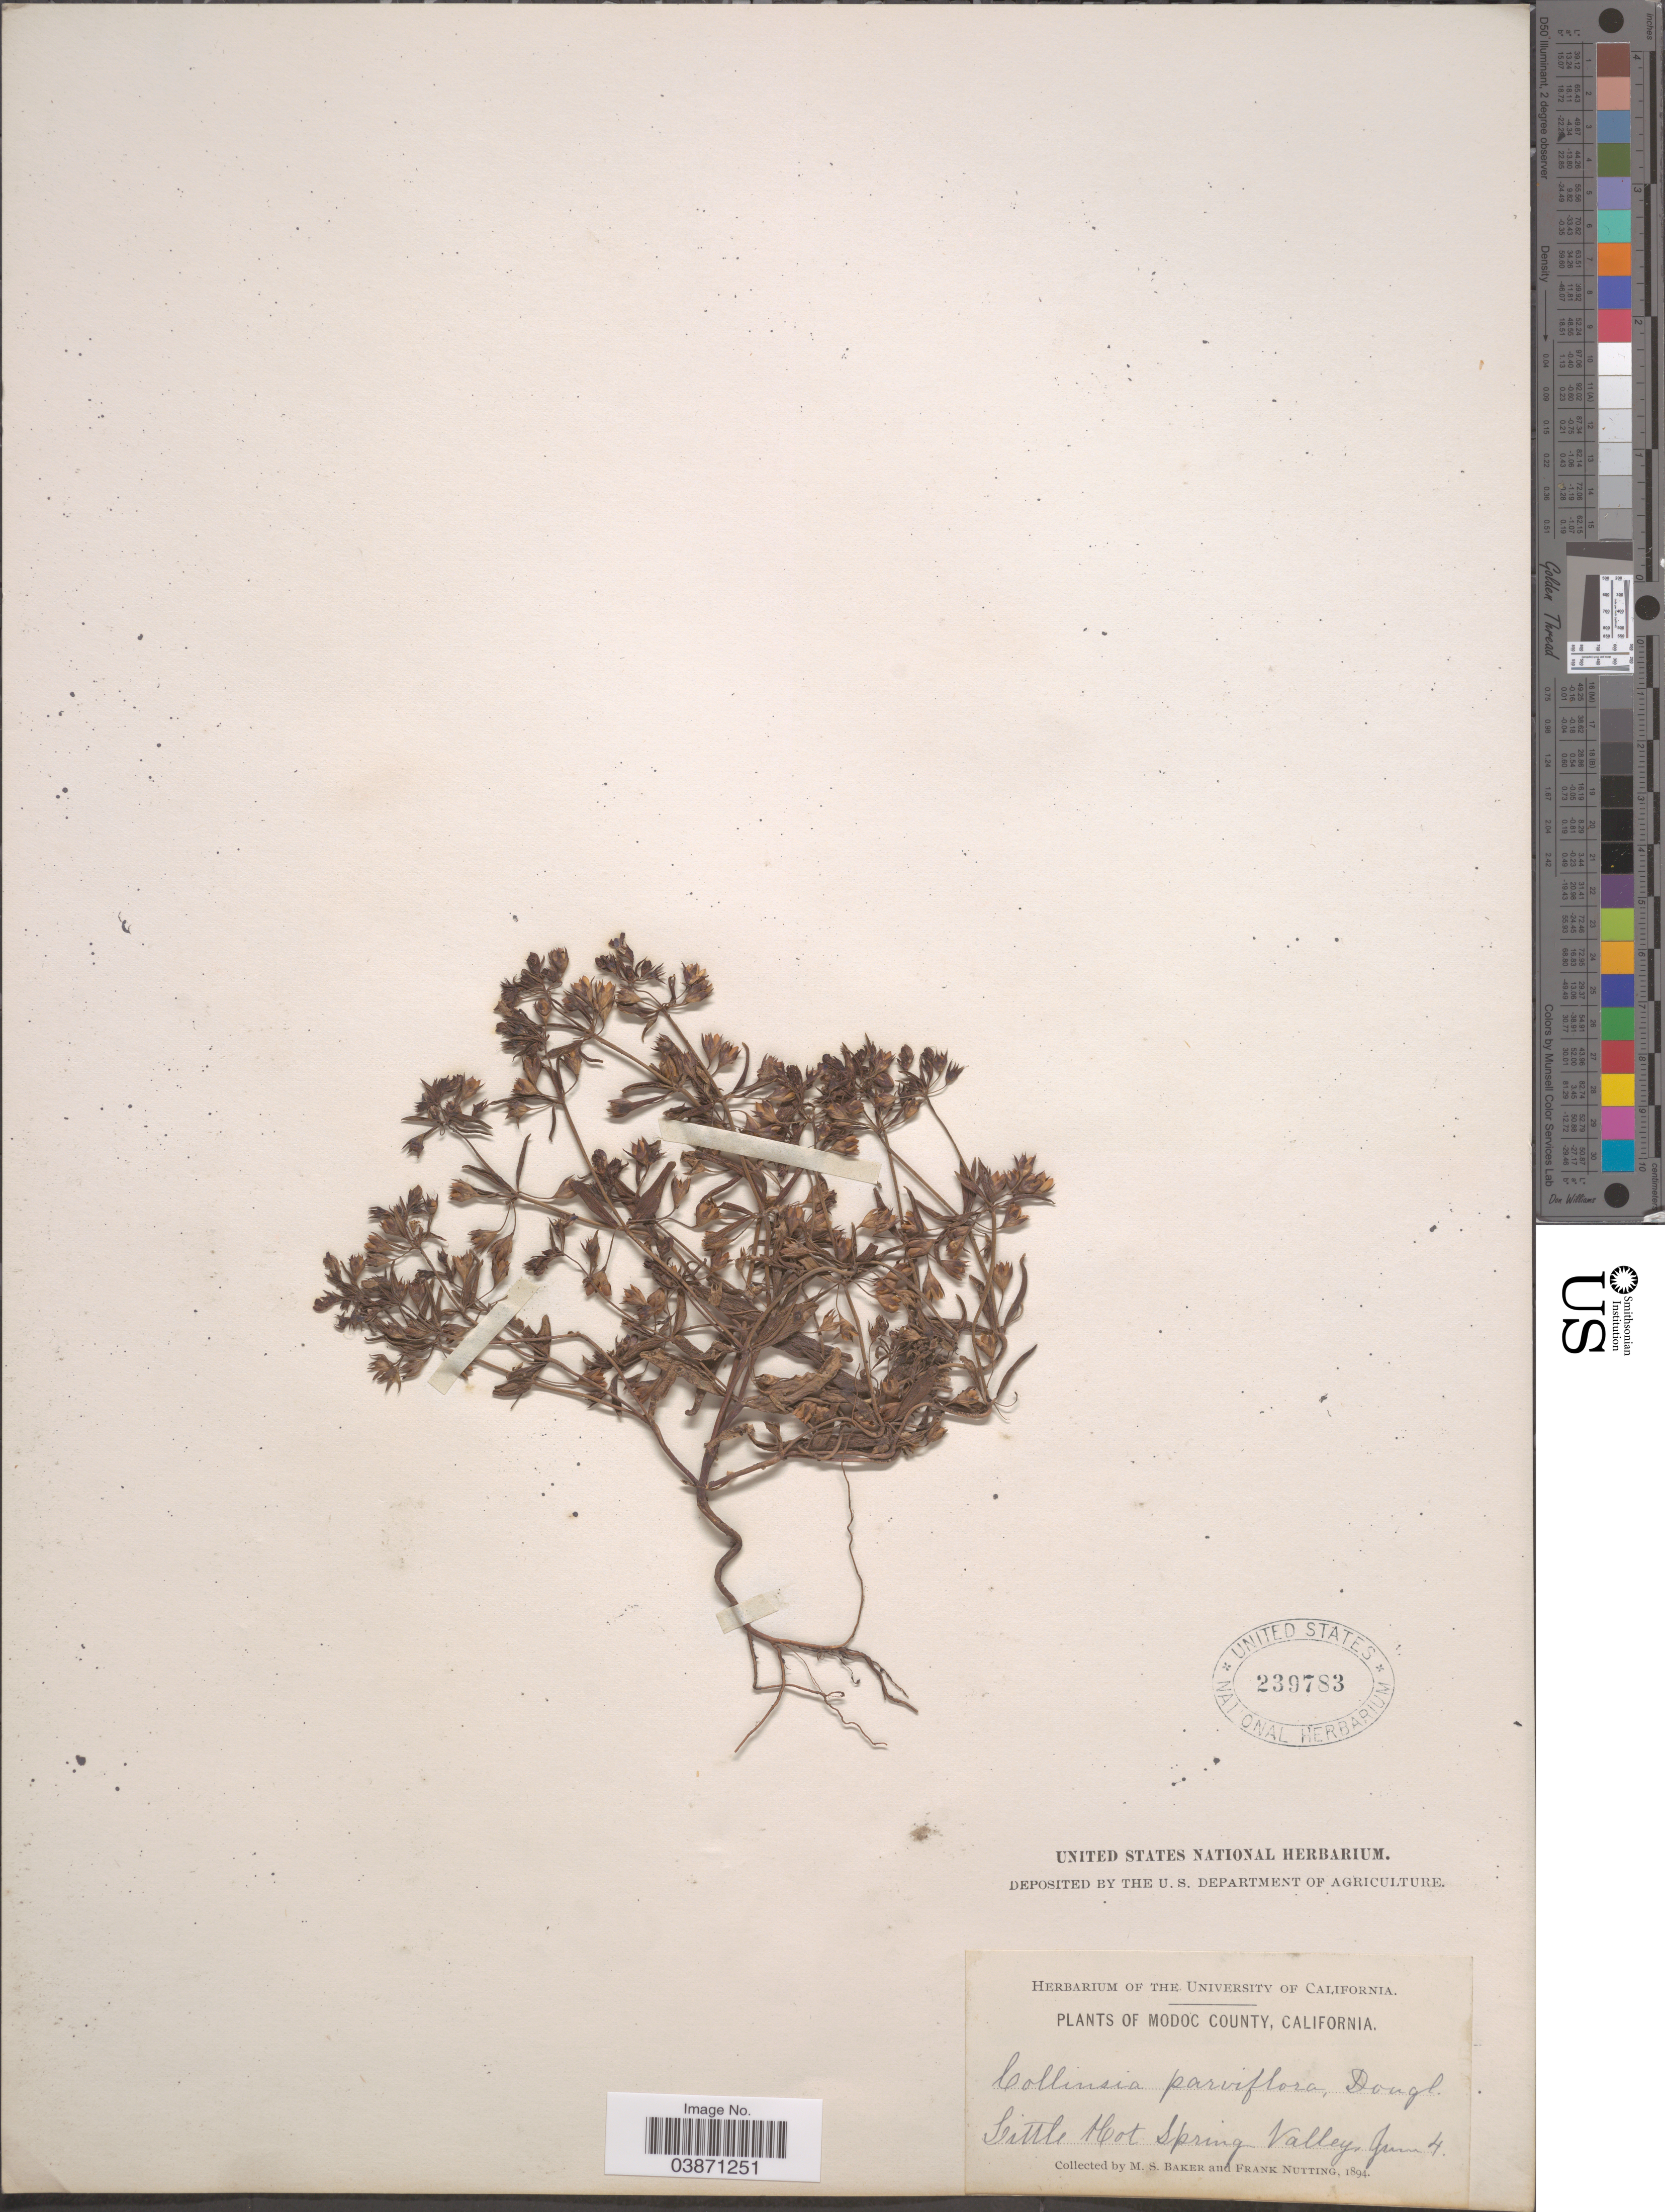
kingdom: Plantae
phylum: Tracheophyta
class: Magnoliopsida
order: Lamiales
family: Plantaginaceae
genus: Collinsia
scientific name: Collinsia parviflora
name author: Douglas ex Lindl.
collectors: M. S. Baker & F. Nutting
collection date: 1894-06-04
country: United States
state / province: California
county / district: Modoc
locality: Modoc County. Little Hot Spring Valley.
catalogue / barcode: US 239783